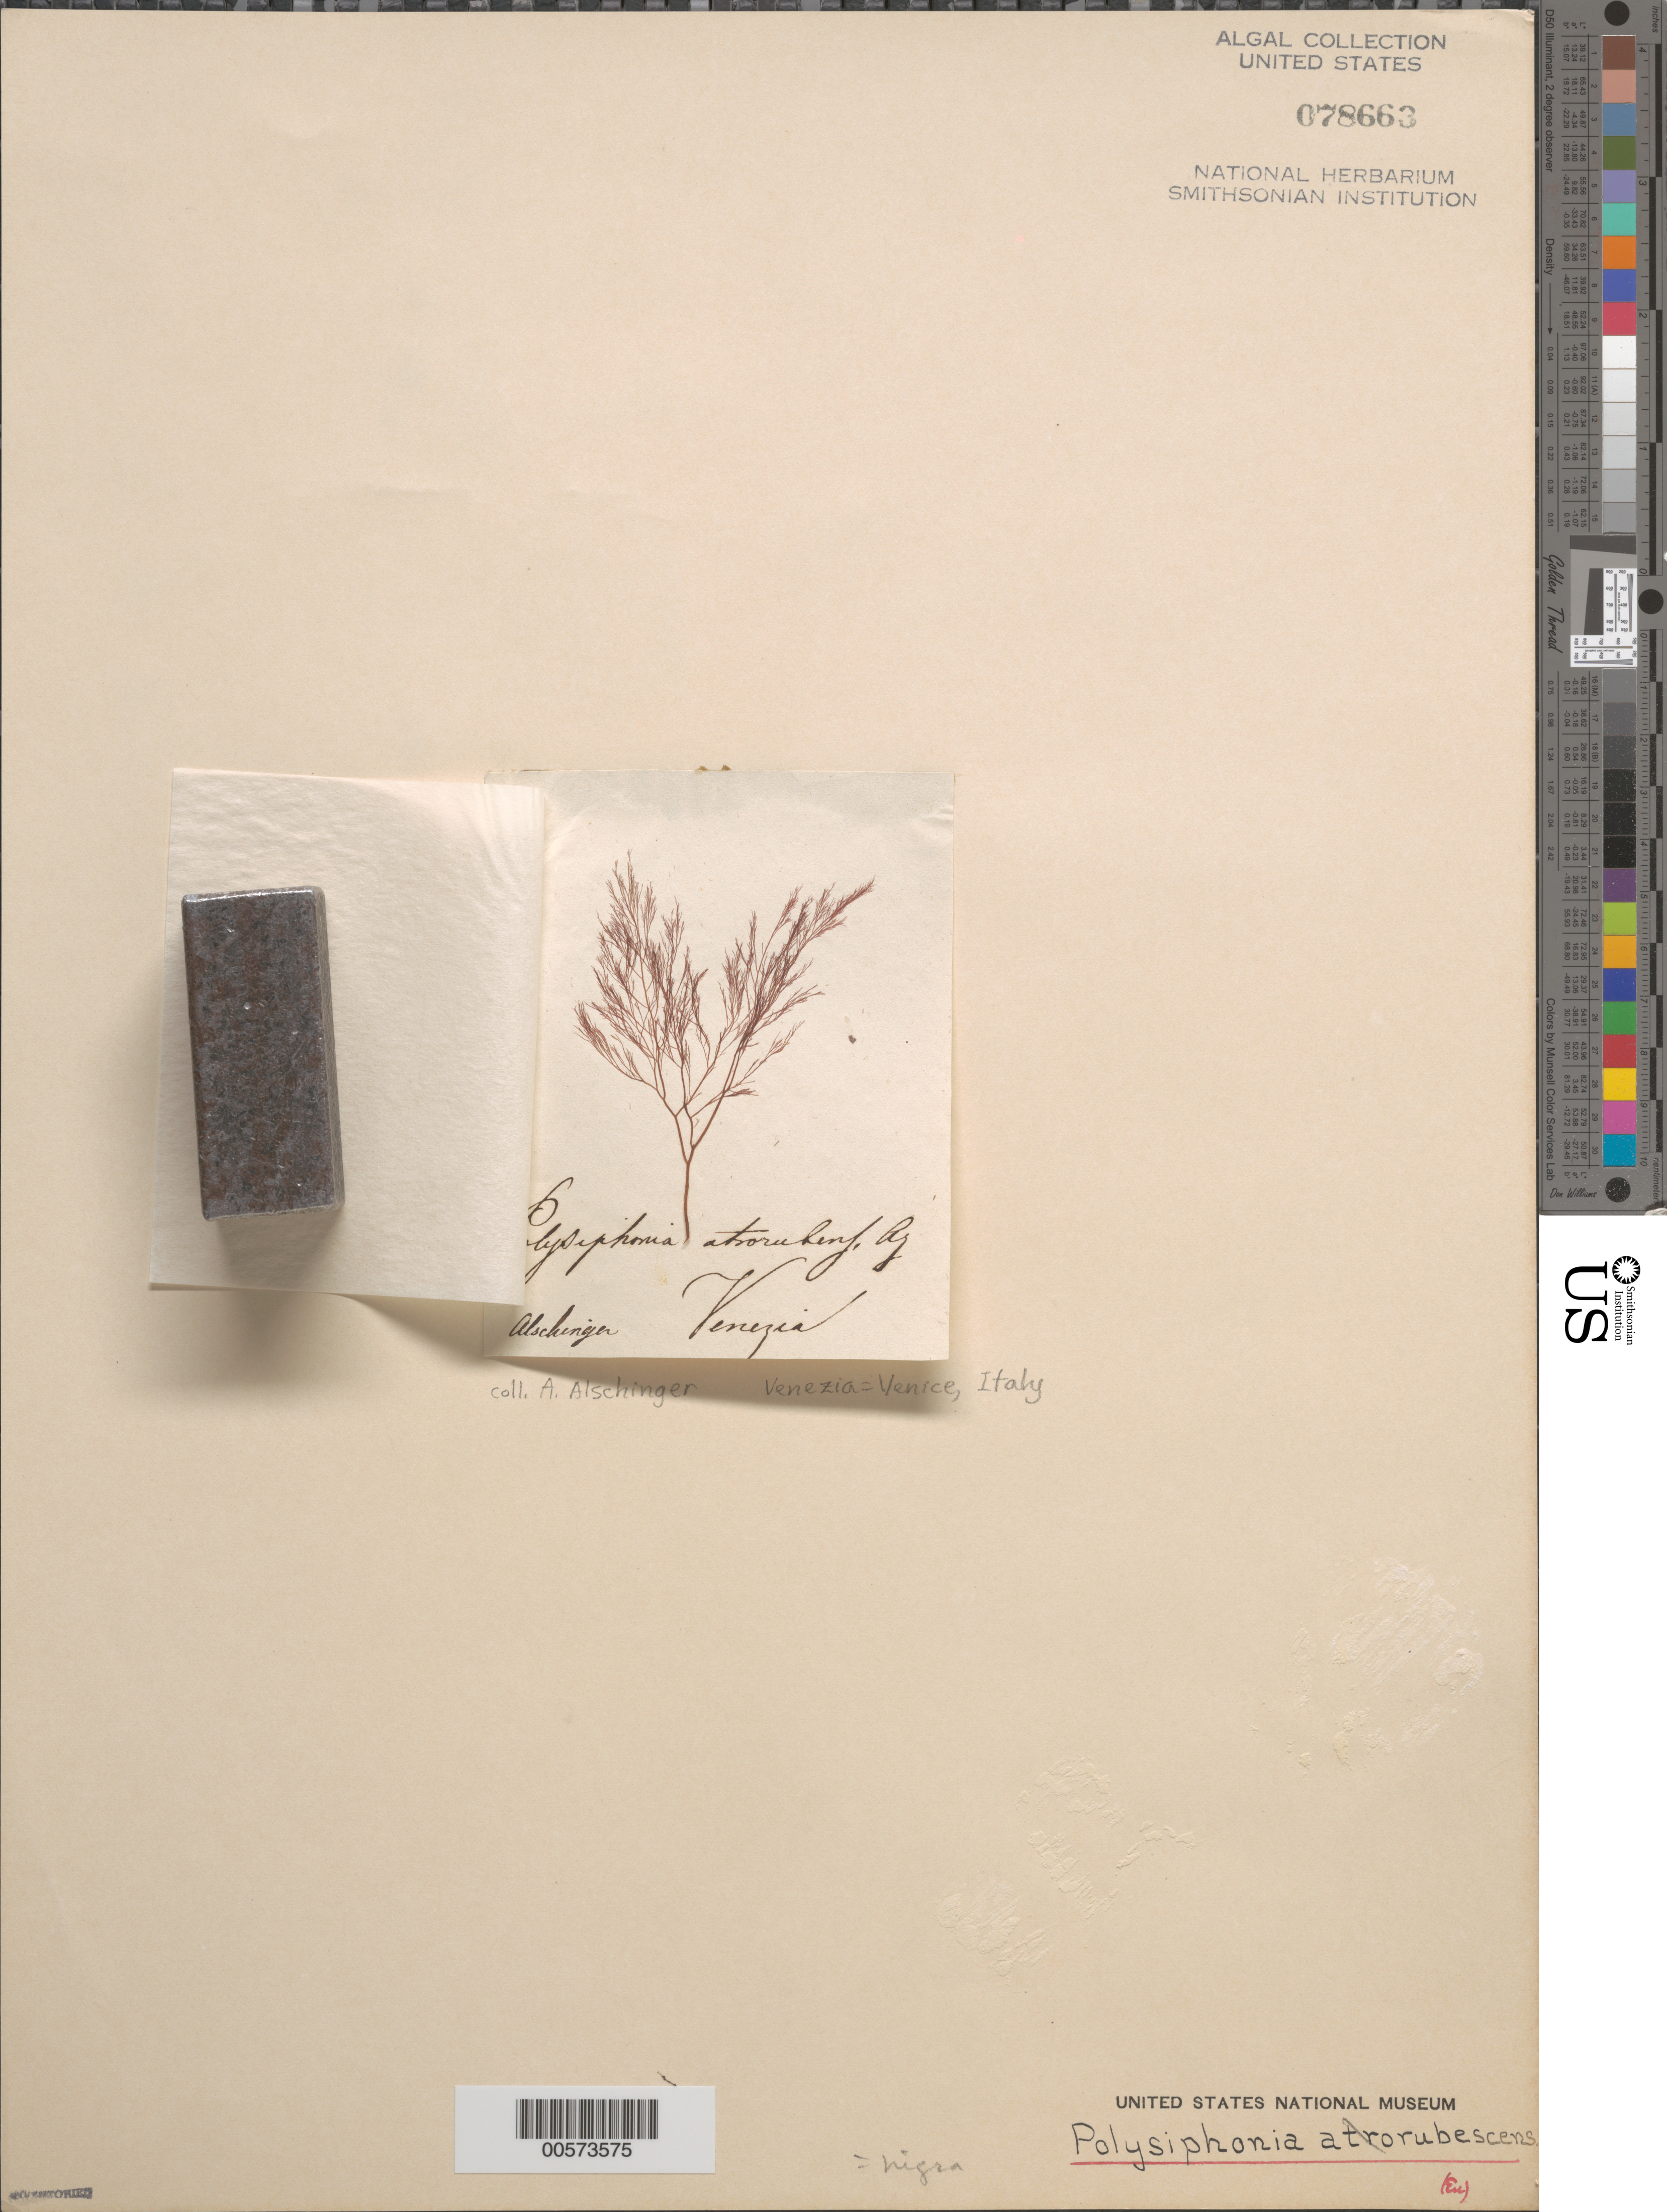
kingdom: Plantae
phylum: Rhodophyta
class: Florideophyceae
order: Ceramiales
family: Rhodomelaceae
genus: Vertebrata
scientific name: Vertebrata nigra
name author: (Hudson) Diaz-Tapia & Maggs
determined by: Algae name updating Project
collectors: A. Alschinger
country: Italy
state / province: Veneto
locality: Venice (venezia)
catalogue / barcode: US 78663